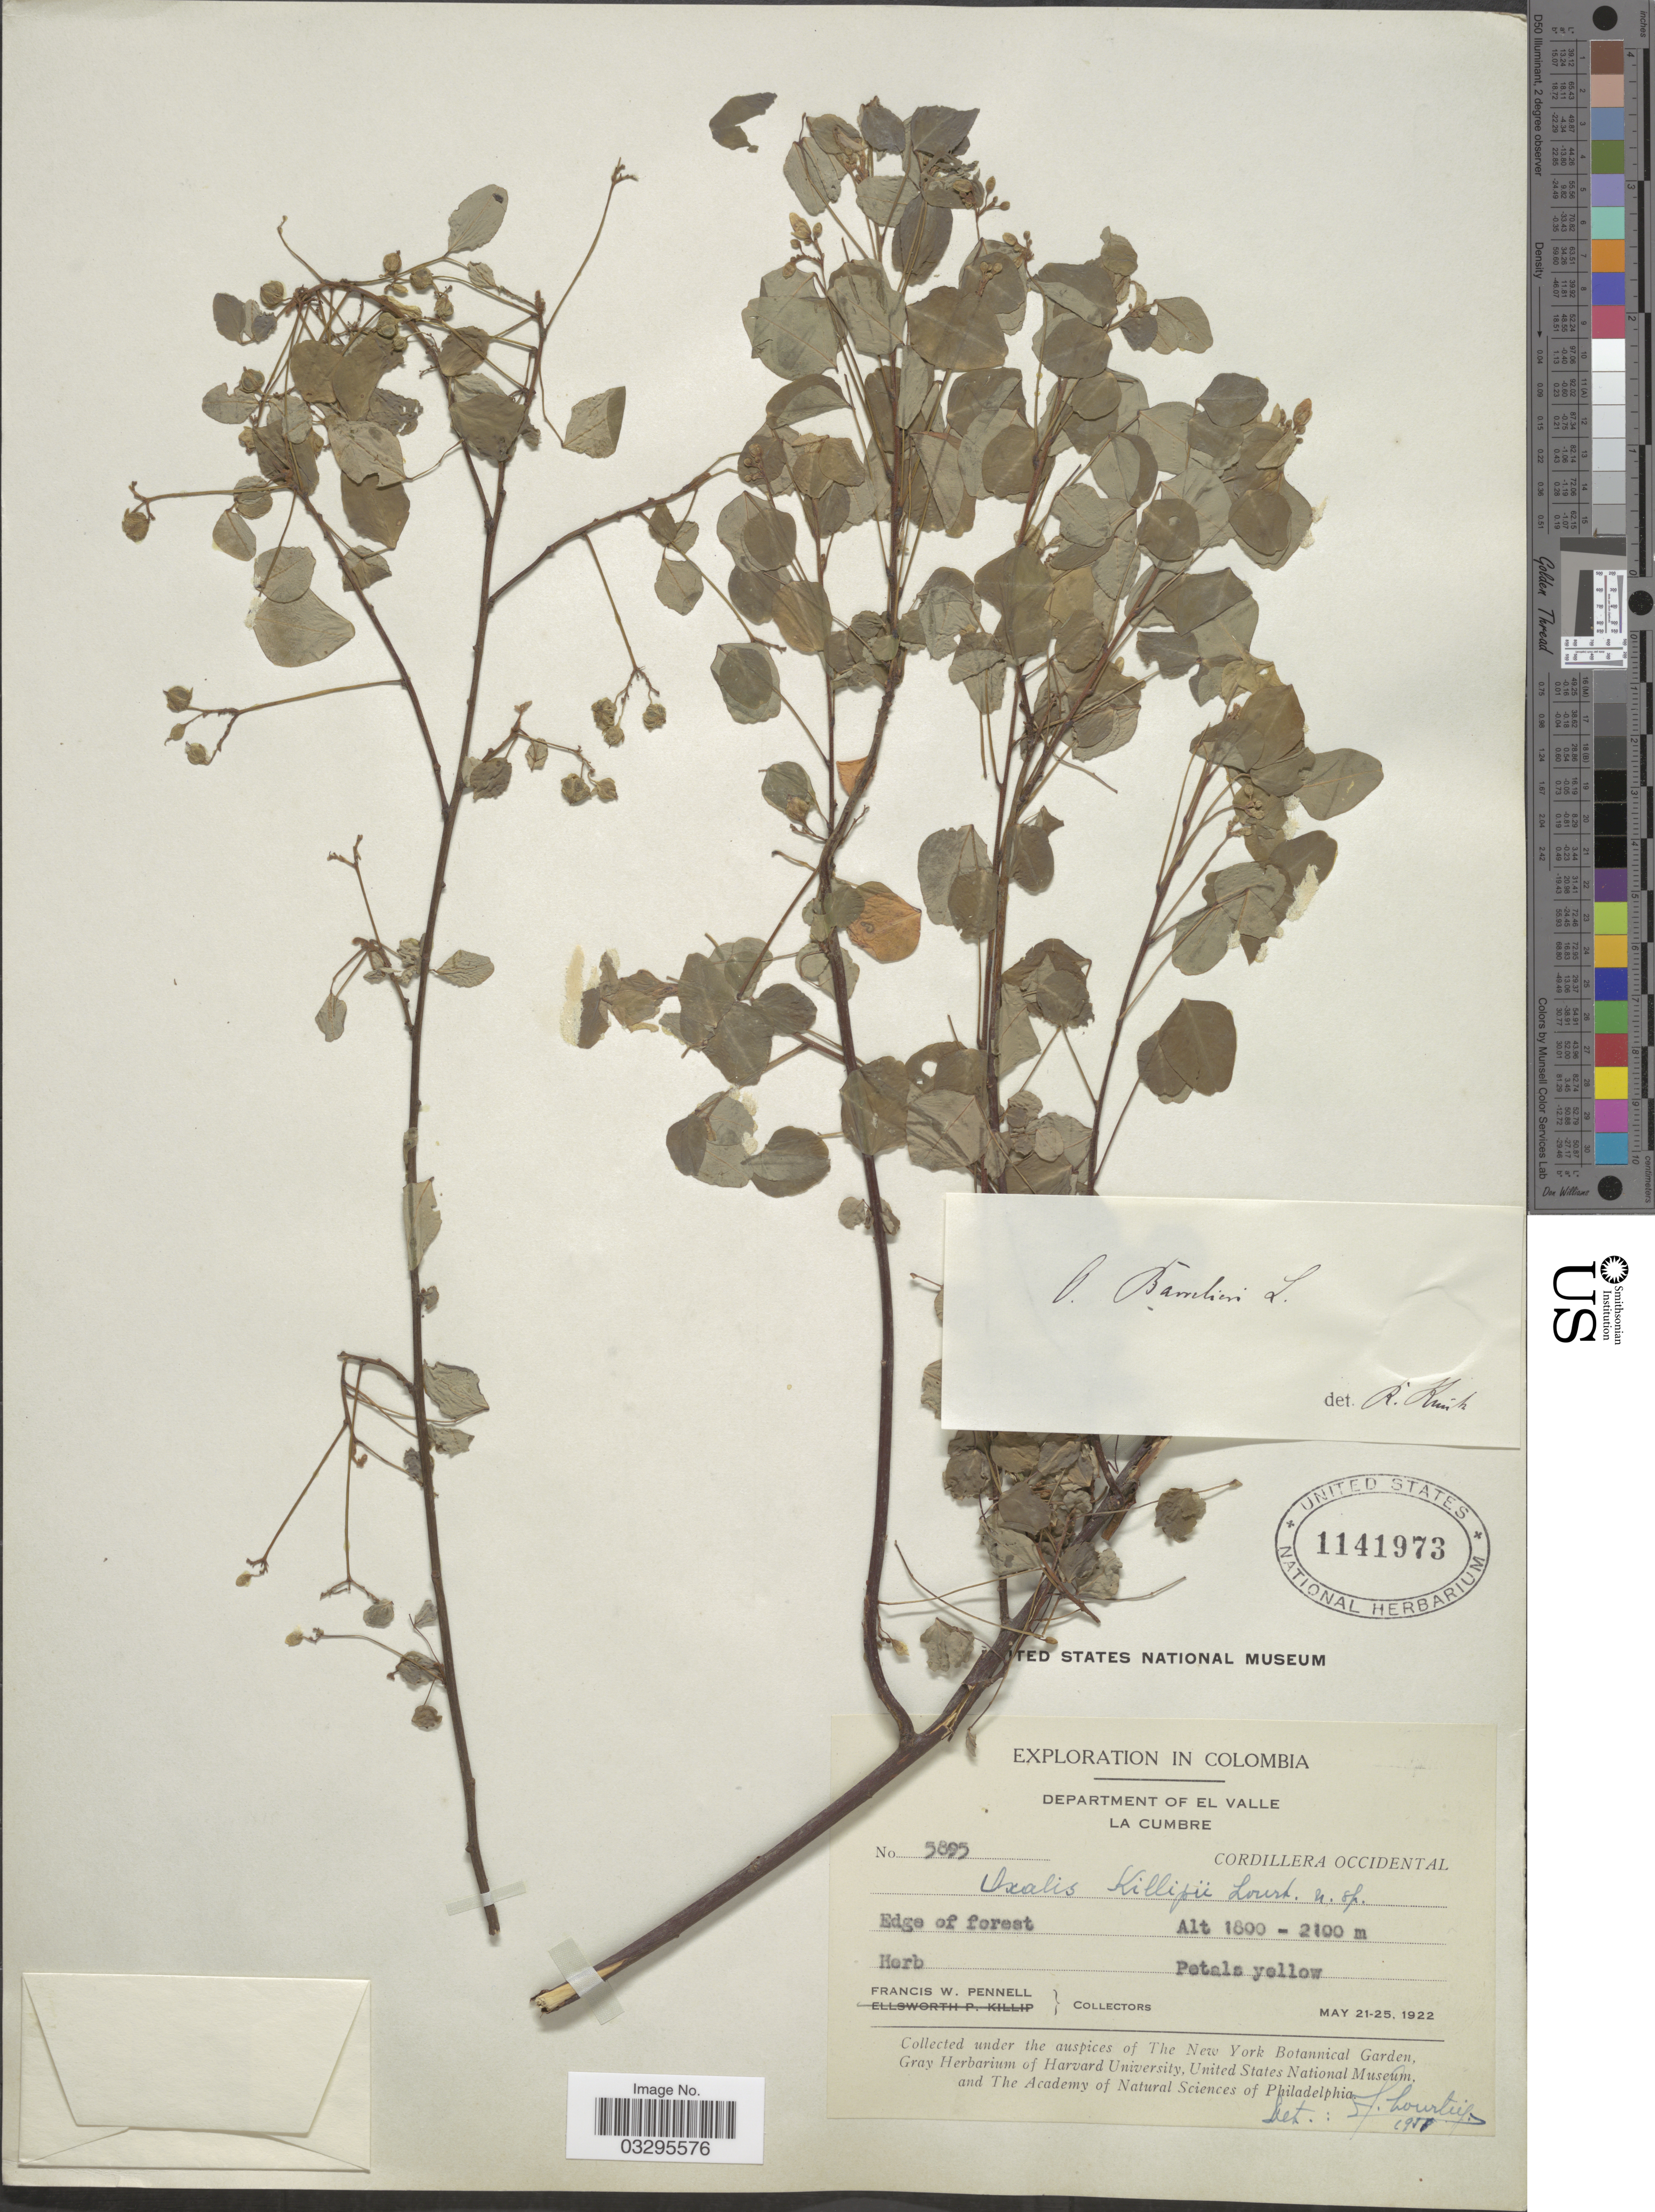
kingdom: Plantae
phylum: Tracheophyta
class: Magnoliopsida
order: Oxalidales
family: Oxalidaceae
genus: Oxalis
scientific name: Oxalis killipii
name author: Lourteig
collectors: F. W. Pennell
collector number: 5895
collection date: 1922-05-21/1922-05-25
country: Colombia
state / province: Valle del Cauca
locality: Department of El Valle. La Cumbre. Cordillera Occidental.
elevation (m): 1600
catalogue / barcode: US 1141973